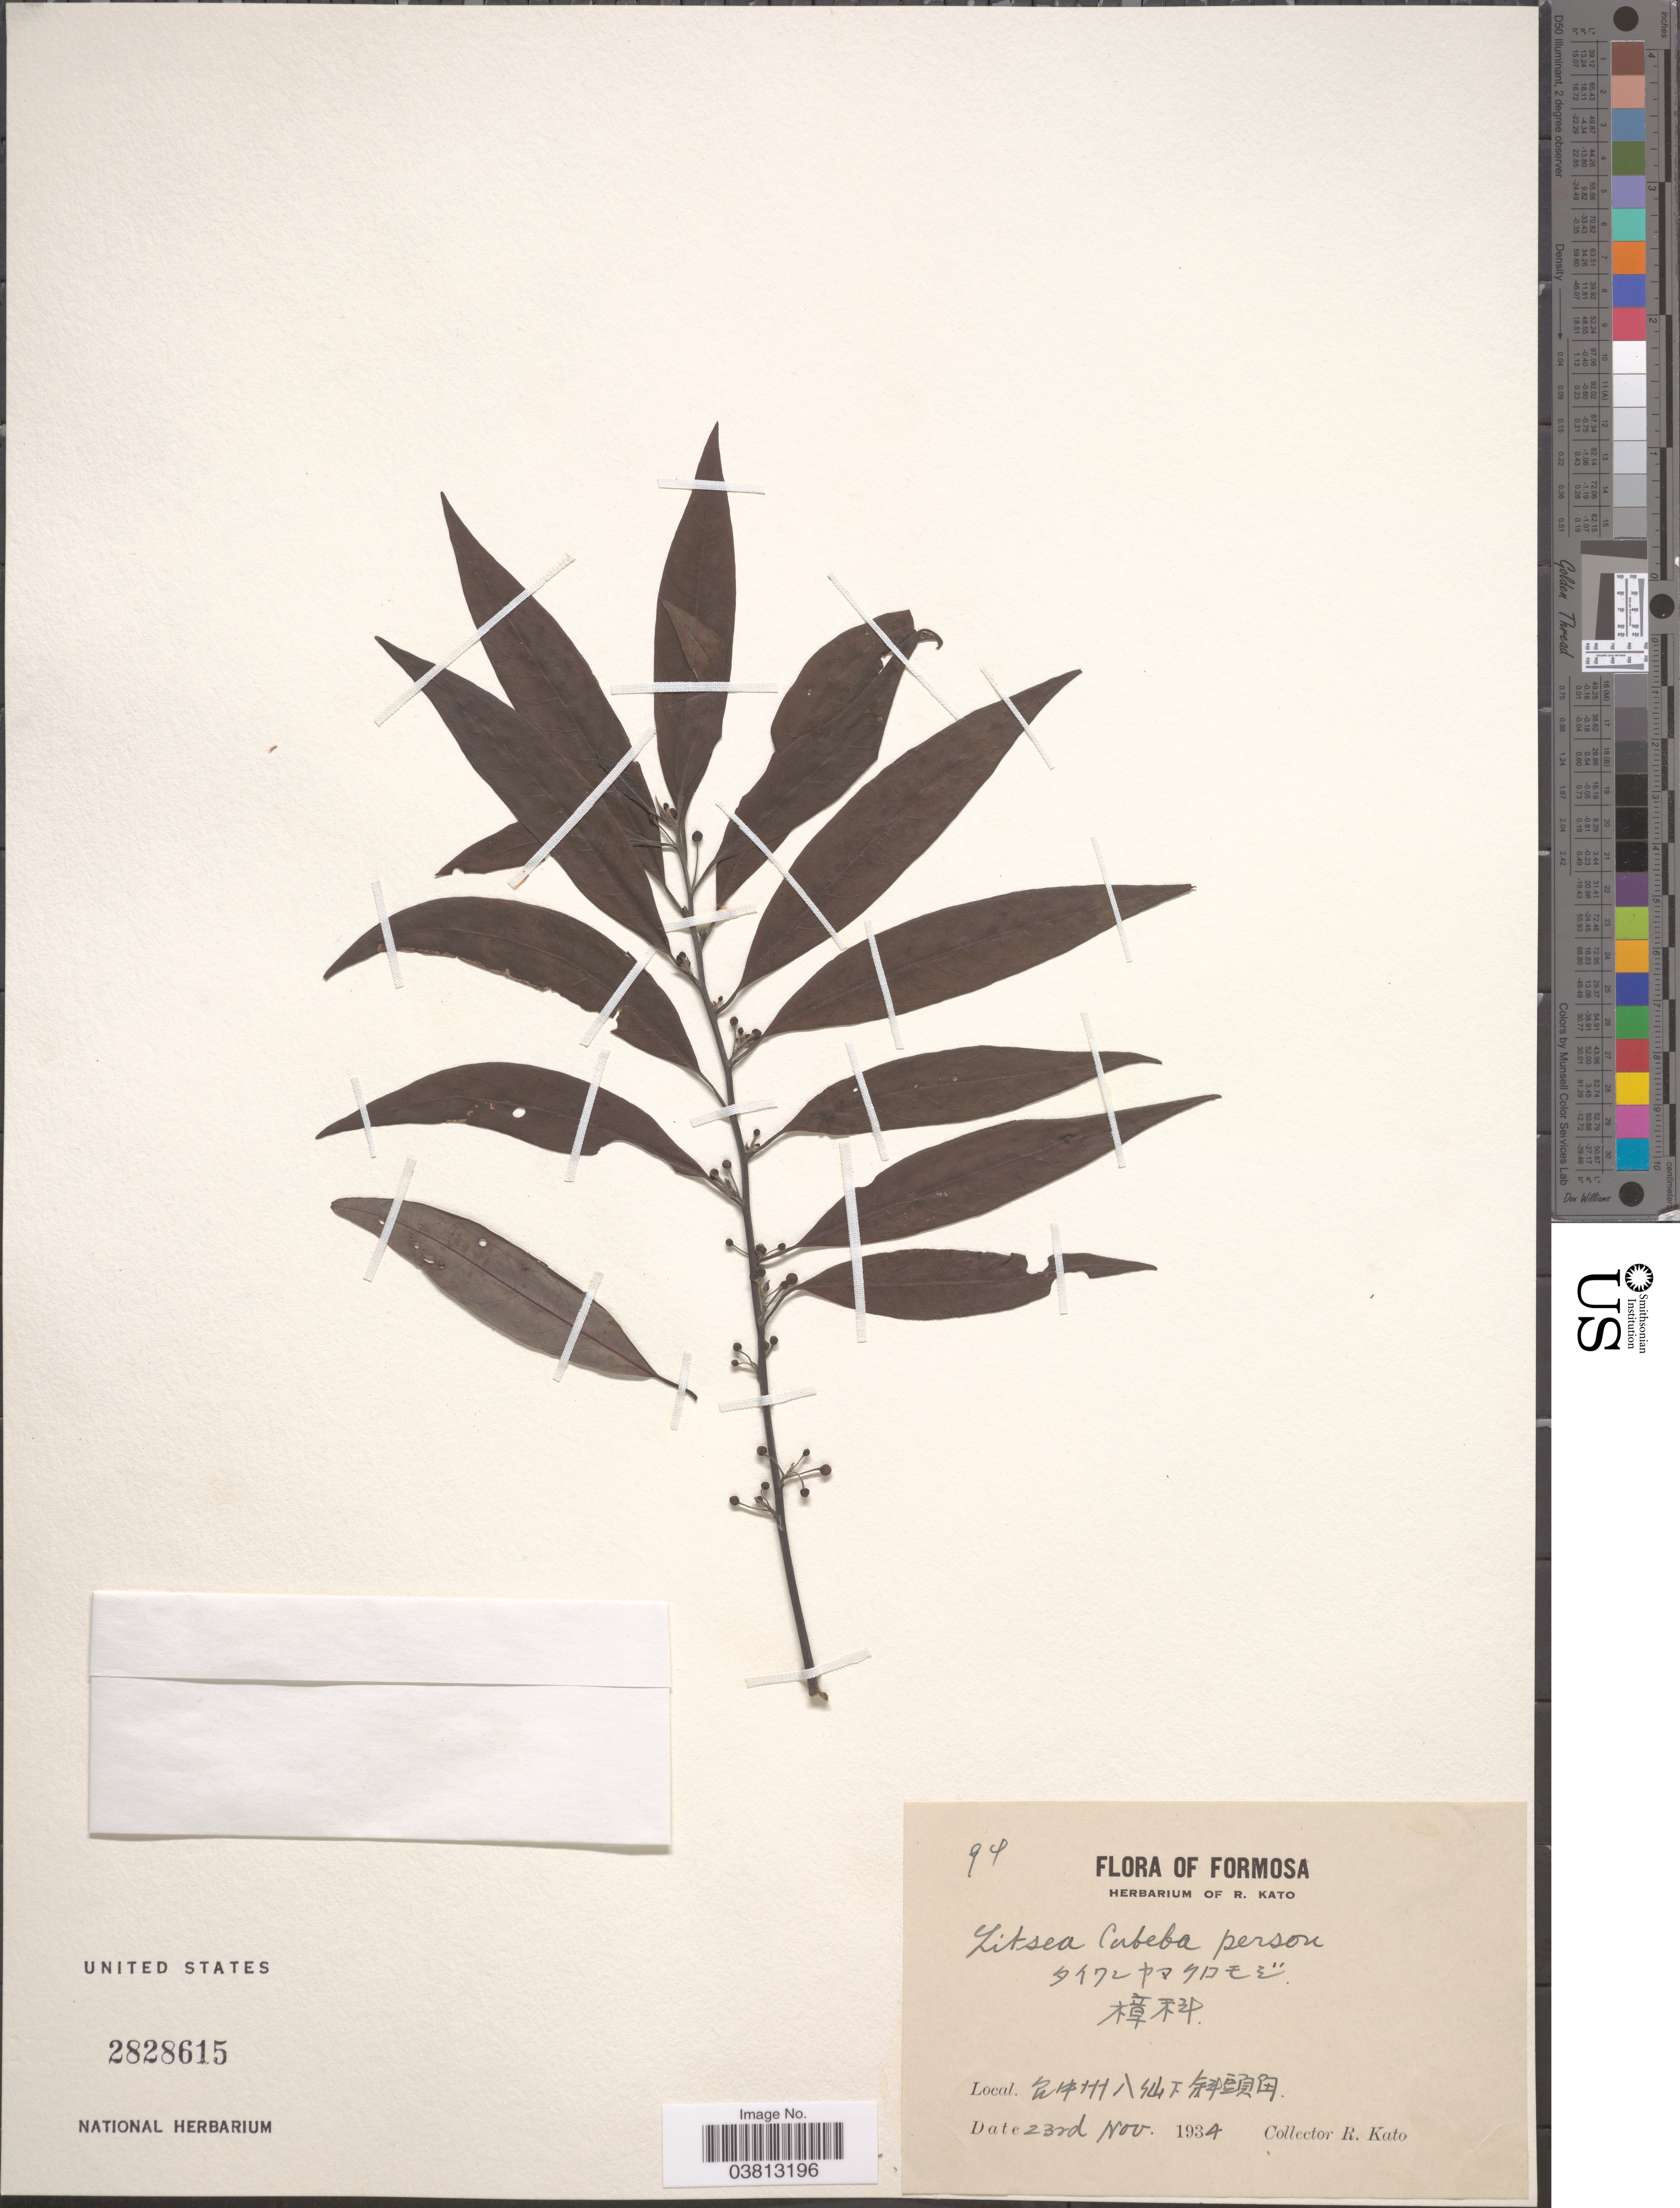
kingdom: Plantae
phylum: Tracheophyta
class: Magnoliopsida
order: Laurales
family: Lauraceae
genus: Litsea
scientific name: Litsea cubeba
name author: (Lour.) Pers.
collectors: R. Kato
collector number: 94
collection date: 1934-11-23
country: Taiwan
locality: Formosa. X.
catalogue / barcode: US 2828615